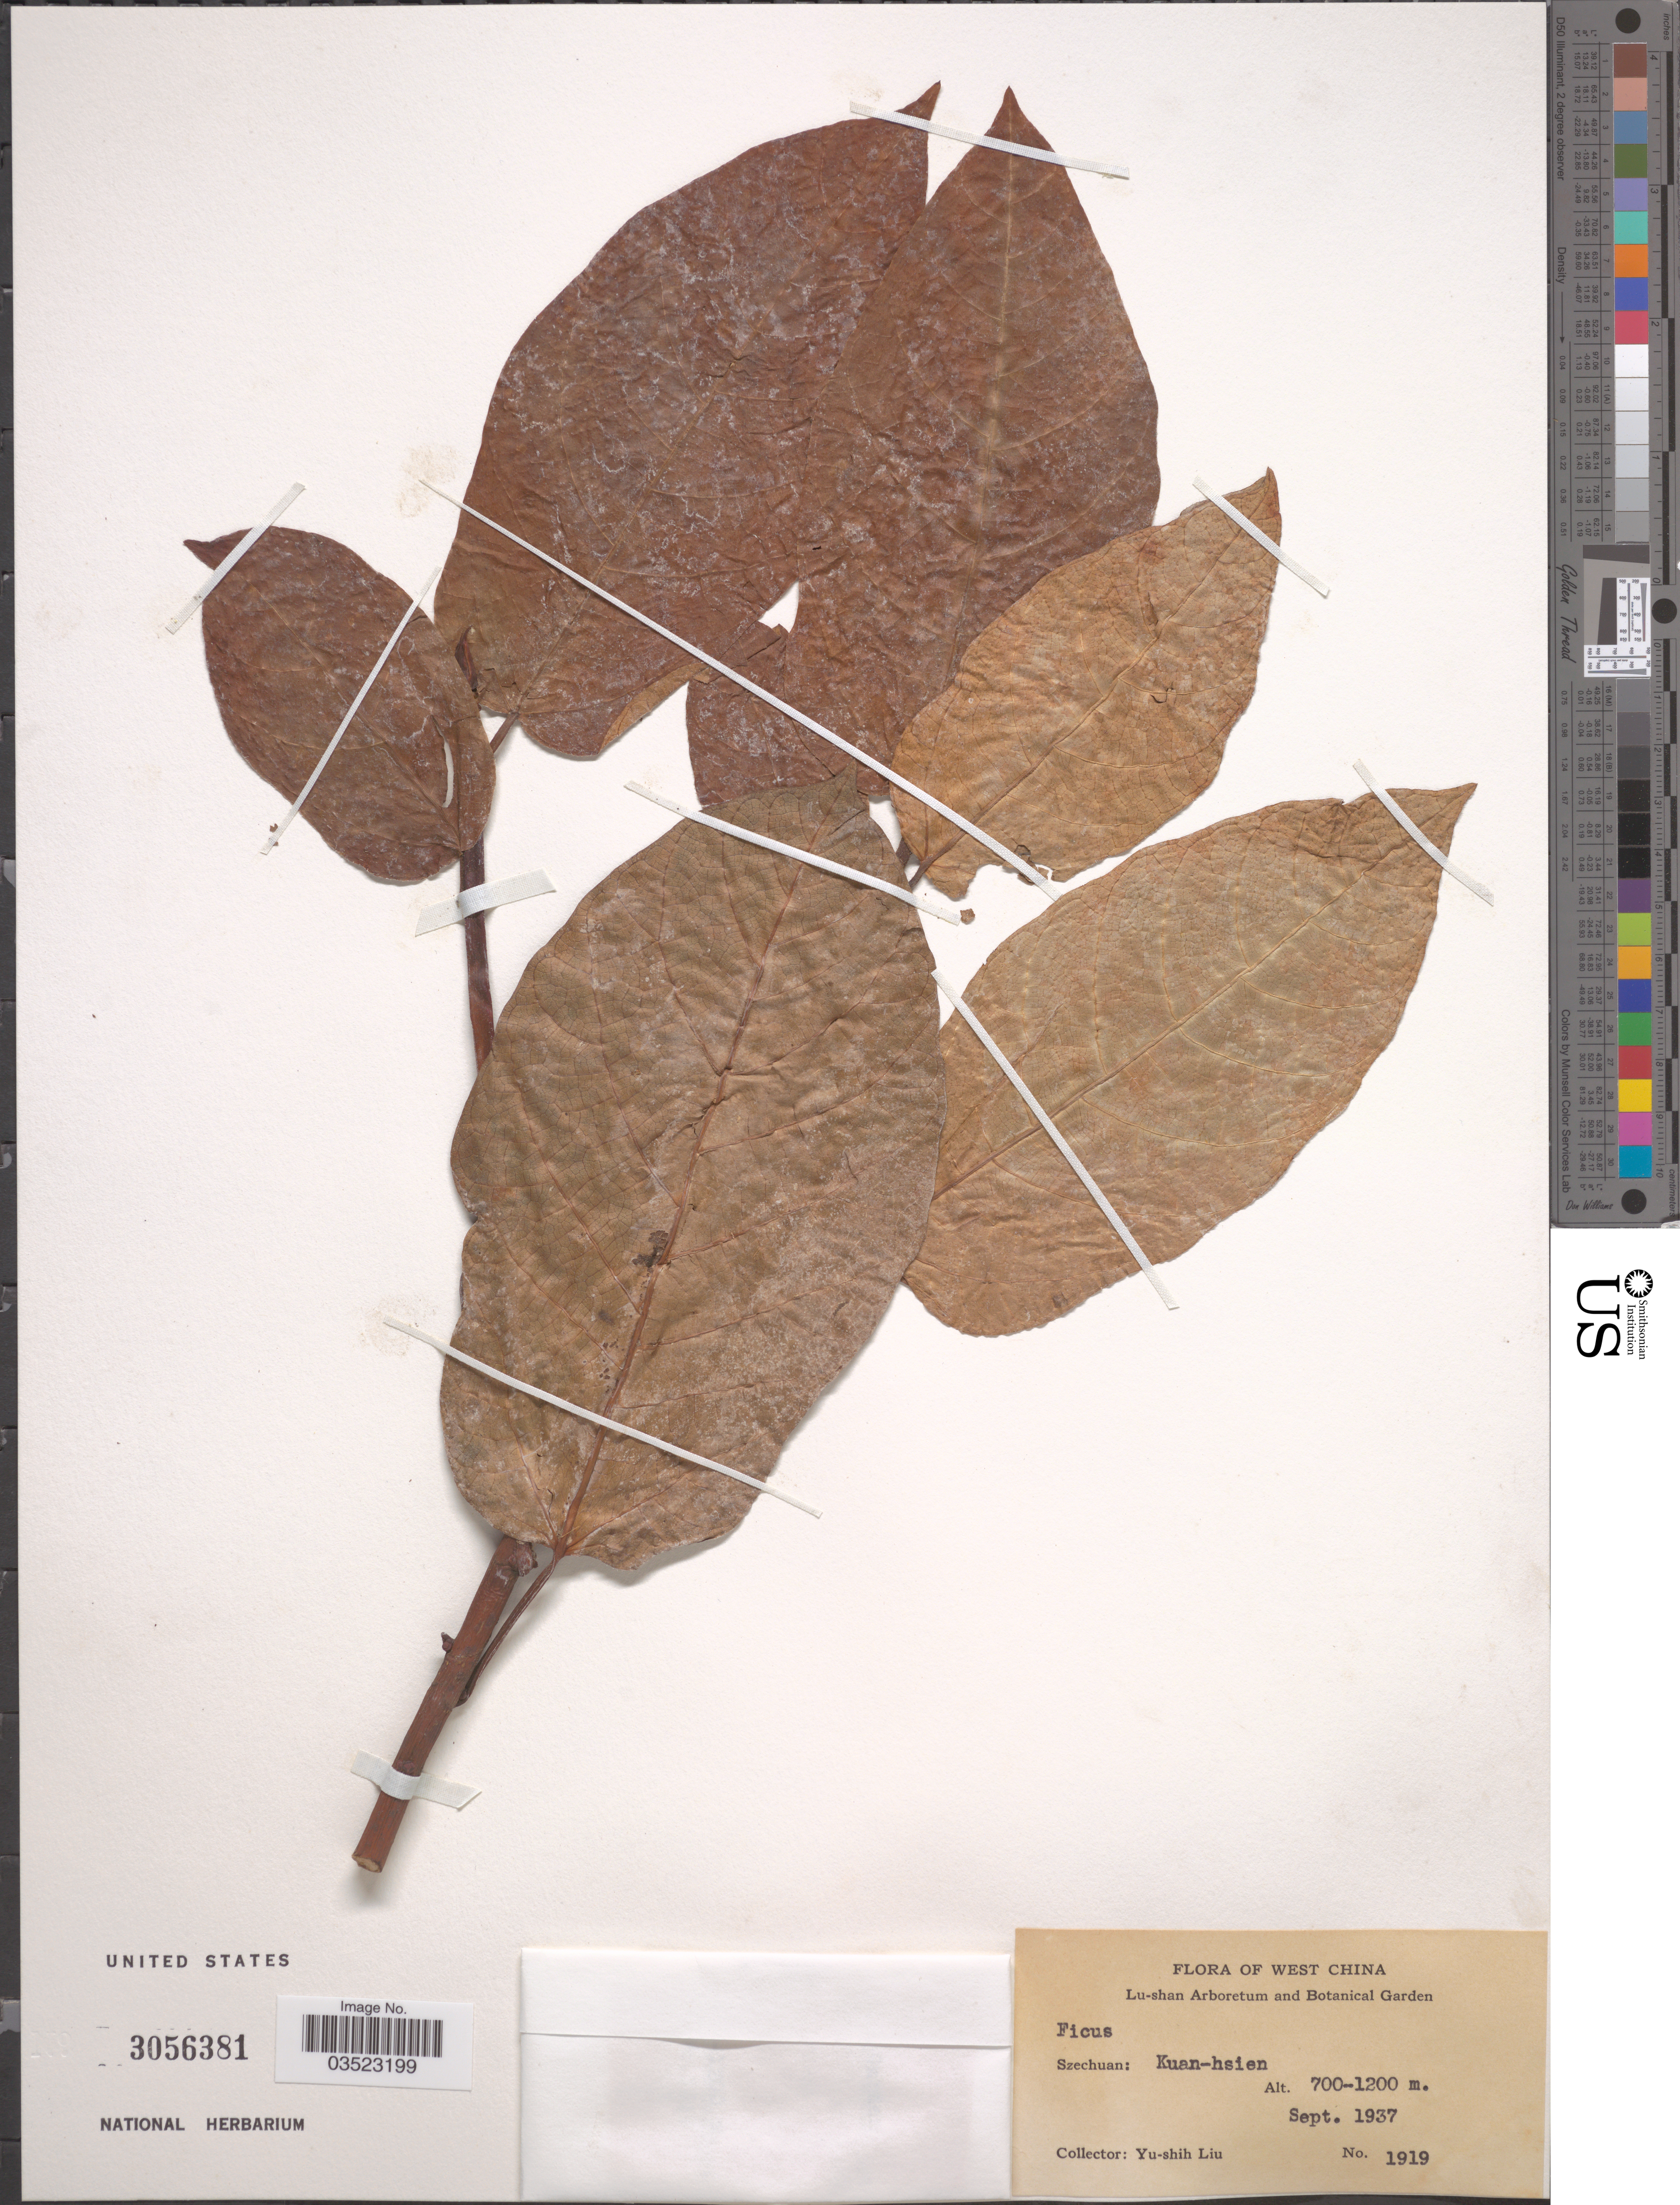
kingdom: Plantae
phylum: Tracheophyta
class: Magnoliopsida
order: Rosales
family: Moraceae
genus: Ficus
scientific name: Ficus sp.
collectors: Y.-S. Liu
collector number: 1919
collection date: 1937-09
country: China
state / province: Sichuan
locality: West China. Szechuan: Kuan-hsien.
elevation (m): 700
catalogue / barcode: US 3056381